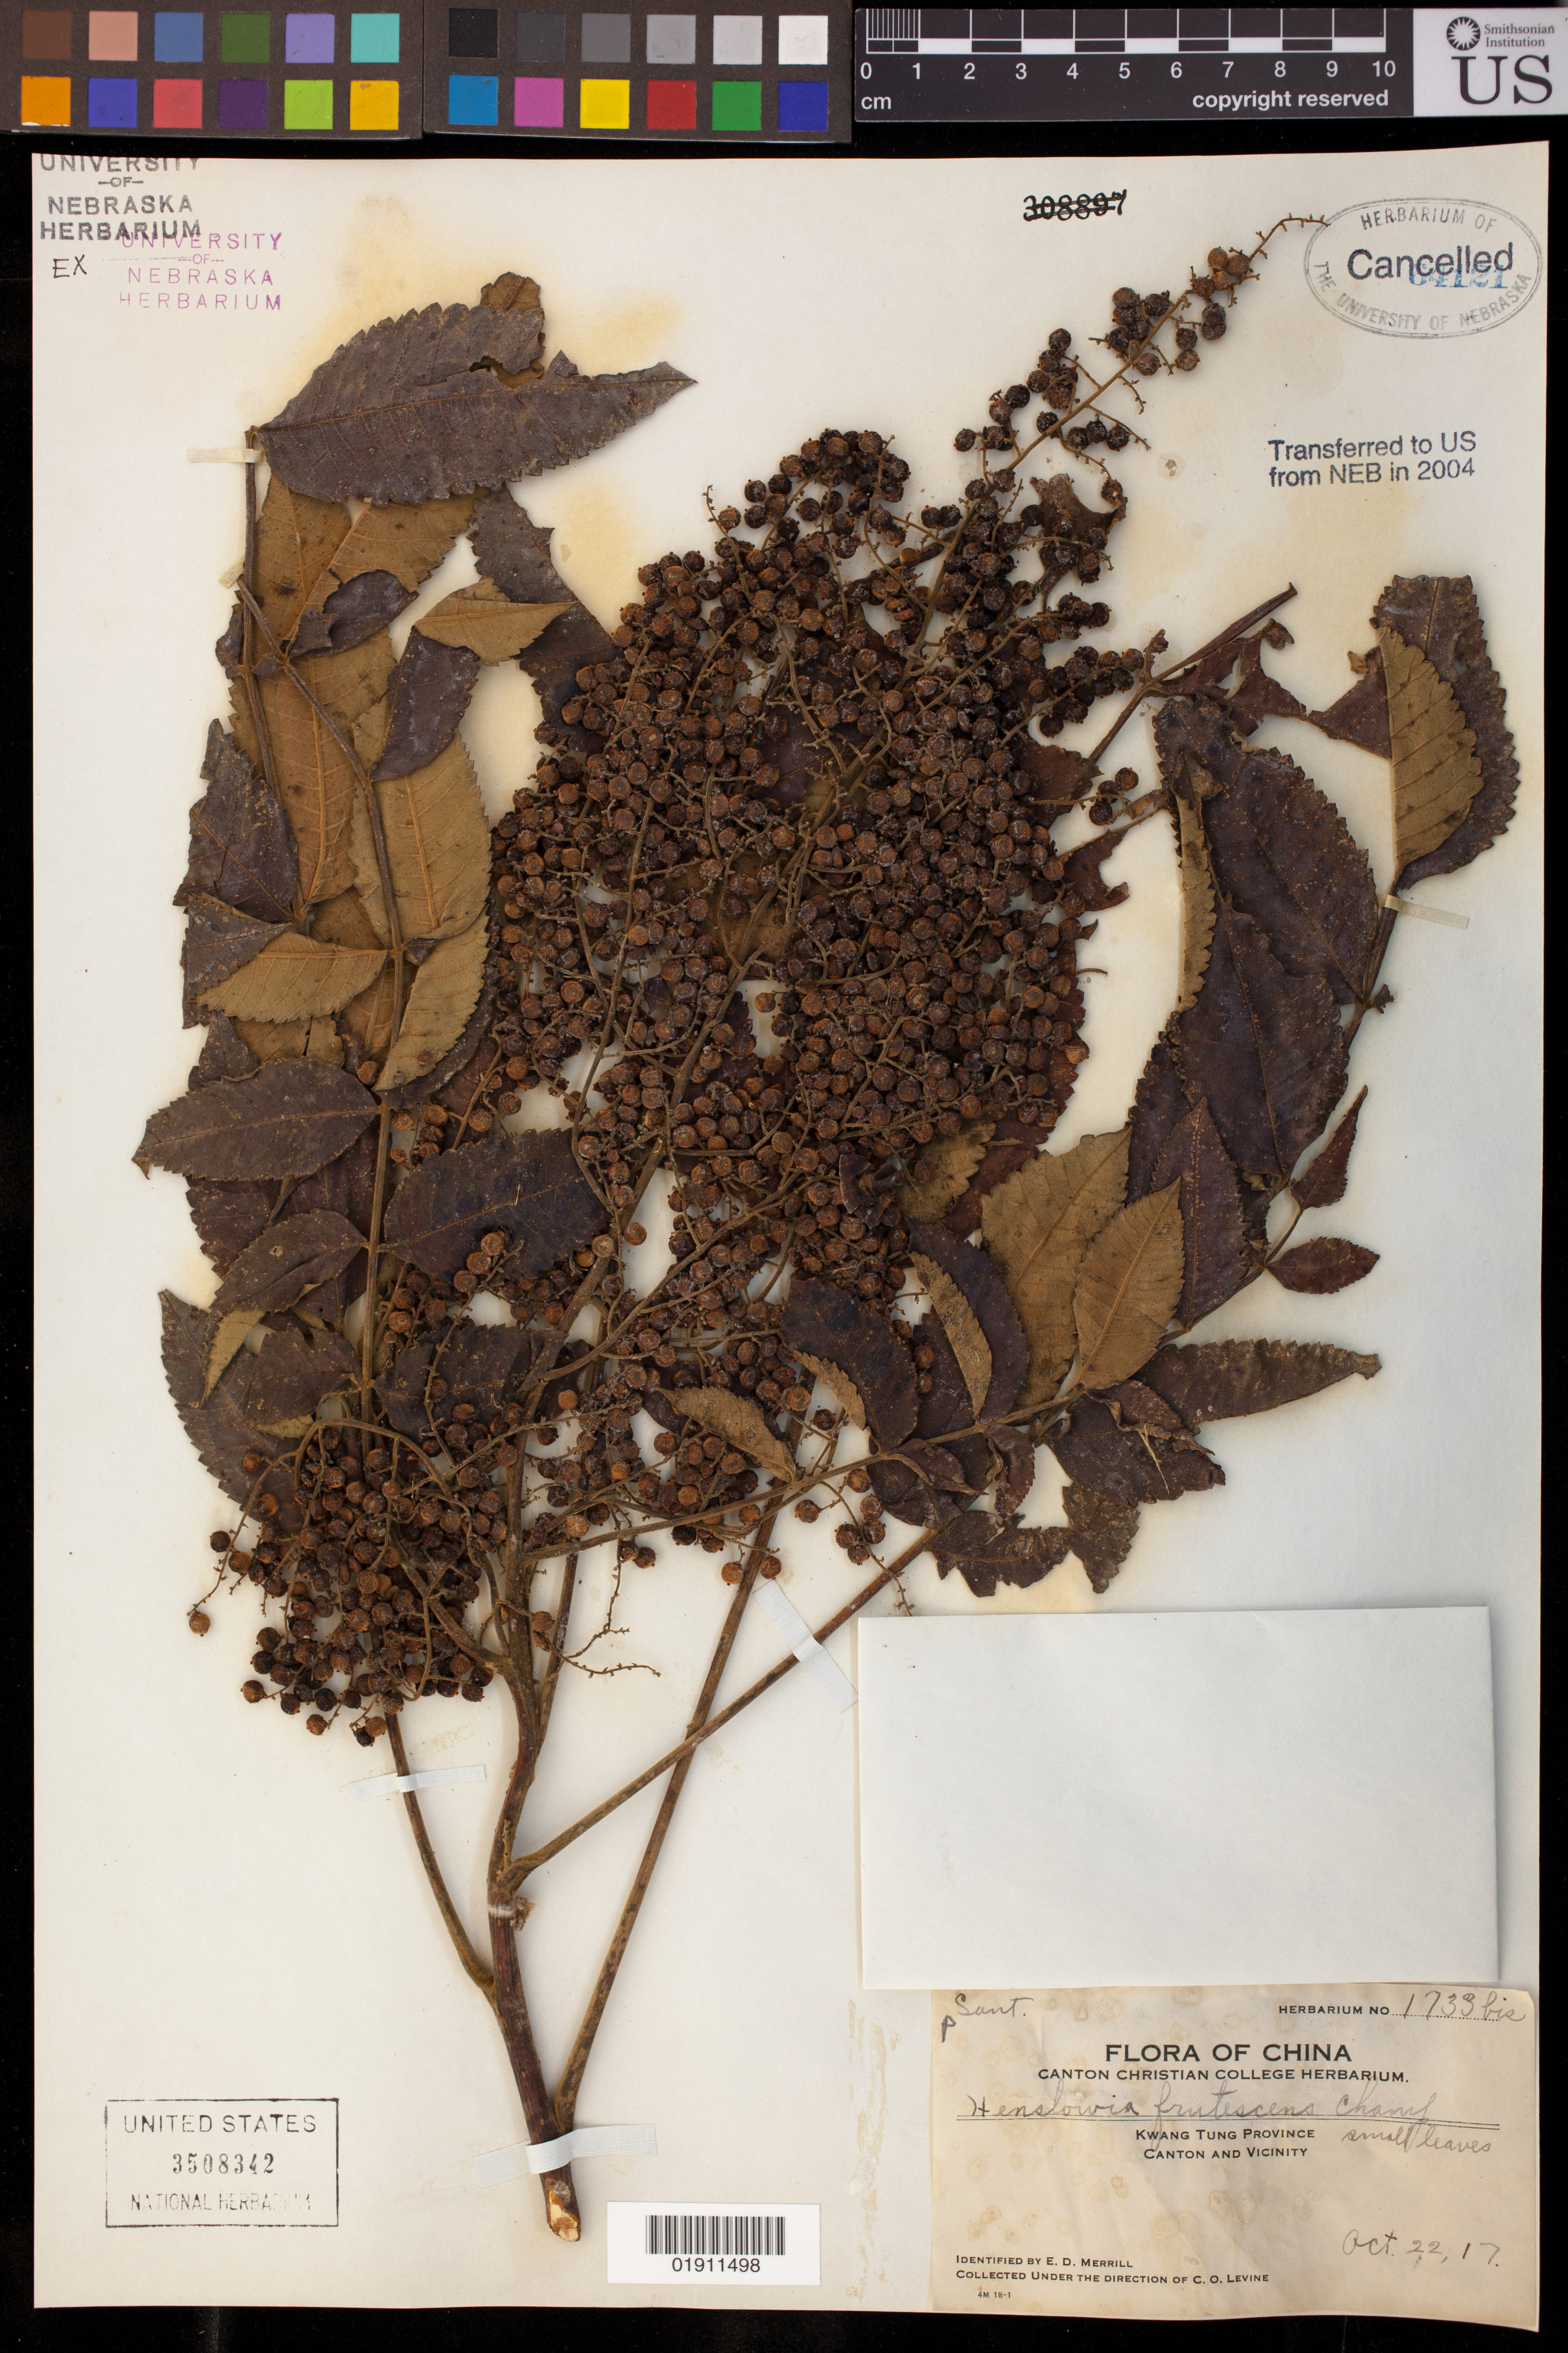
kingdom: Plantae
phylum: Tracheophyta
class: Magnoliopsida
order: Santalales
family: Amphorogynaceae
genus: Dendrotrophe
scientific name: Dendrotrophe varians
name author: (Blume) Miq.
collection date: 1917-10-22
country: China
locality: Kwang Tung Province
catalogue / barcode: US 3508342